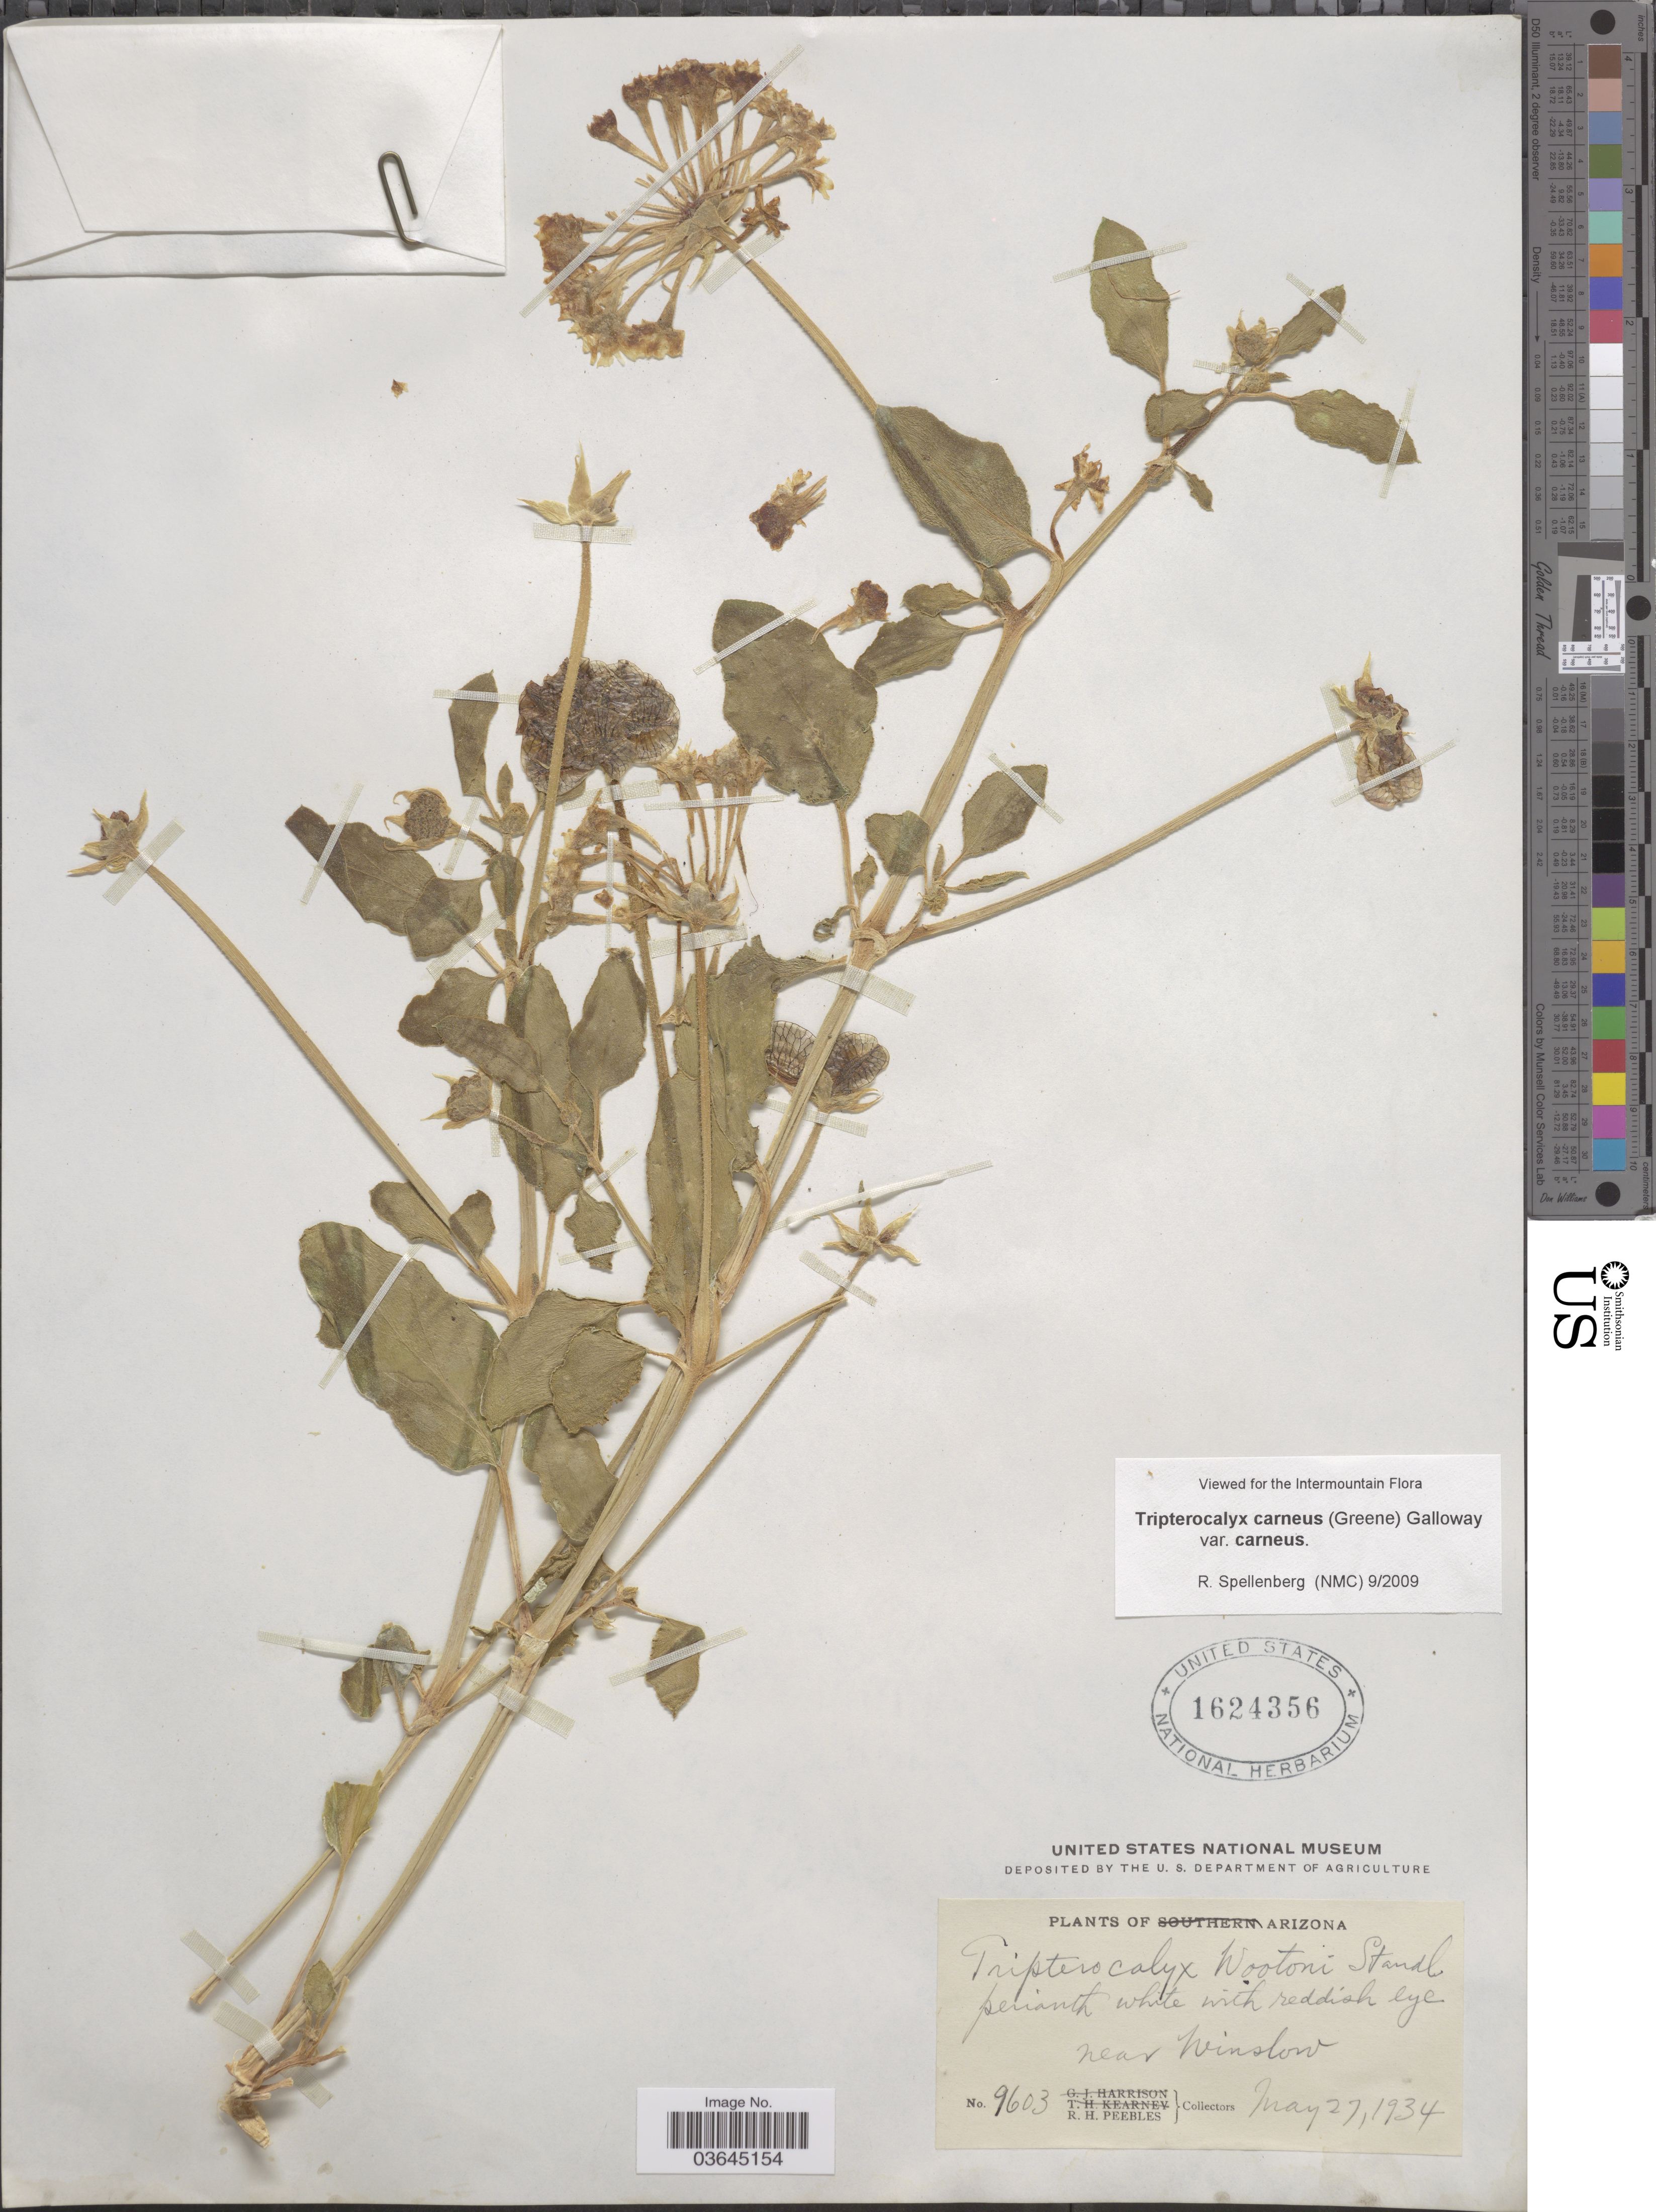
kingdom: Plantae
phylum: Tracheophyta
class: Magnoliopsida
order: Caryophyllales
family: Nyctaginaceae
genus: Tripterocalyx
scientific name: Tripterocalyx carneus var. carneus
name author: (Greene) L.A. Galloway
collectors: R. H. Peebles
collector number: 9603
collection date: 1934-05-27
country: United States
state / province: Arizona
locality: Near Winslow.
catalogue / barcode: US 1624356